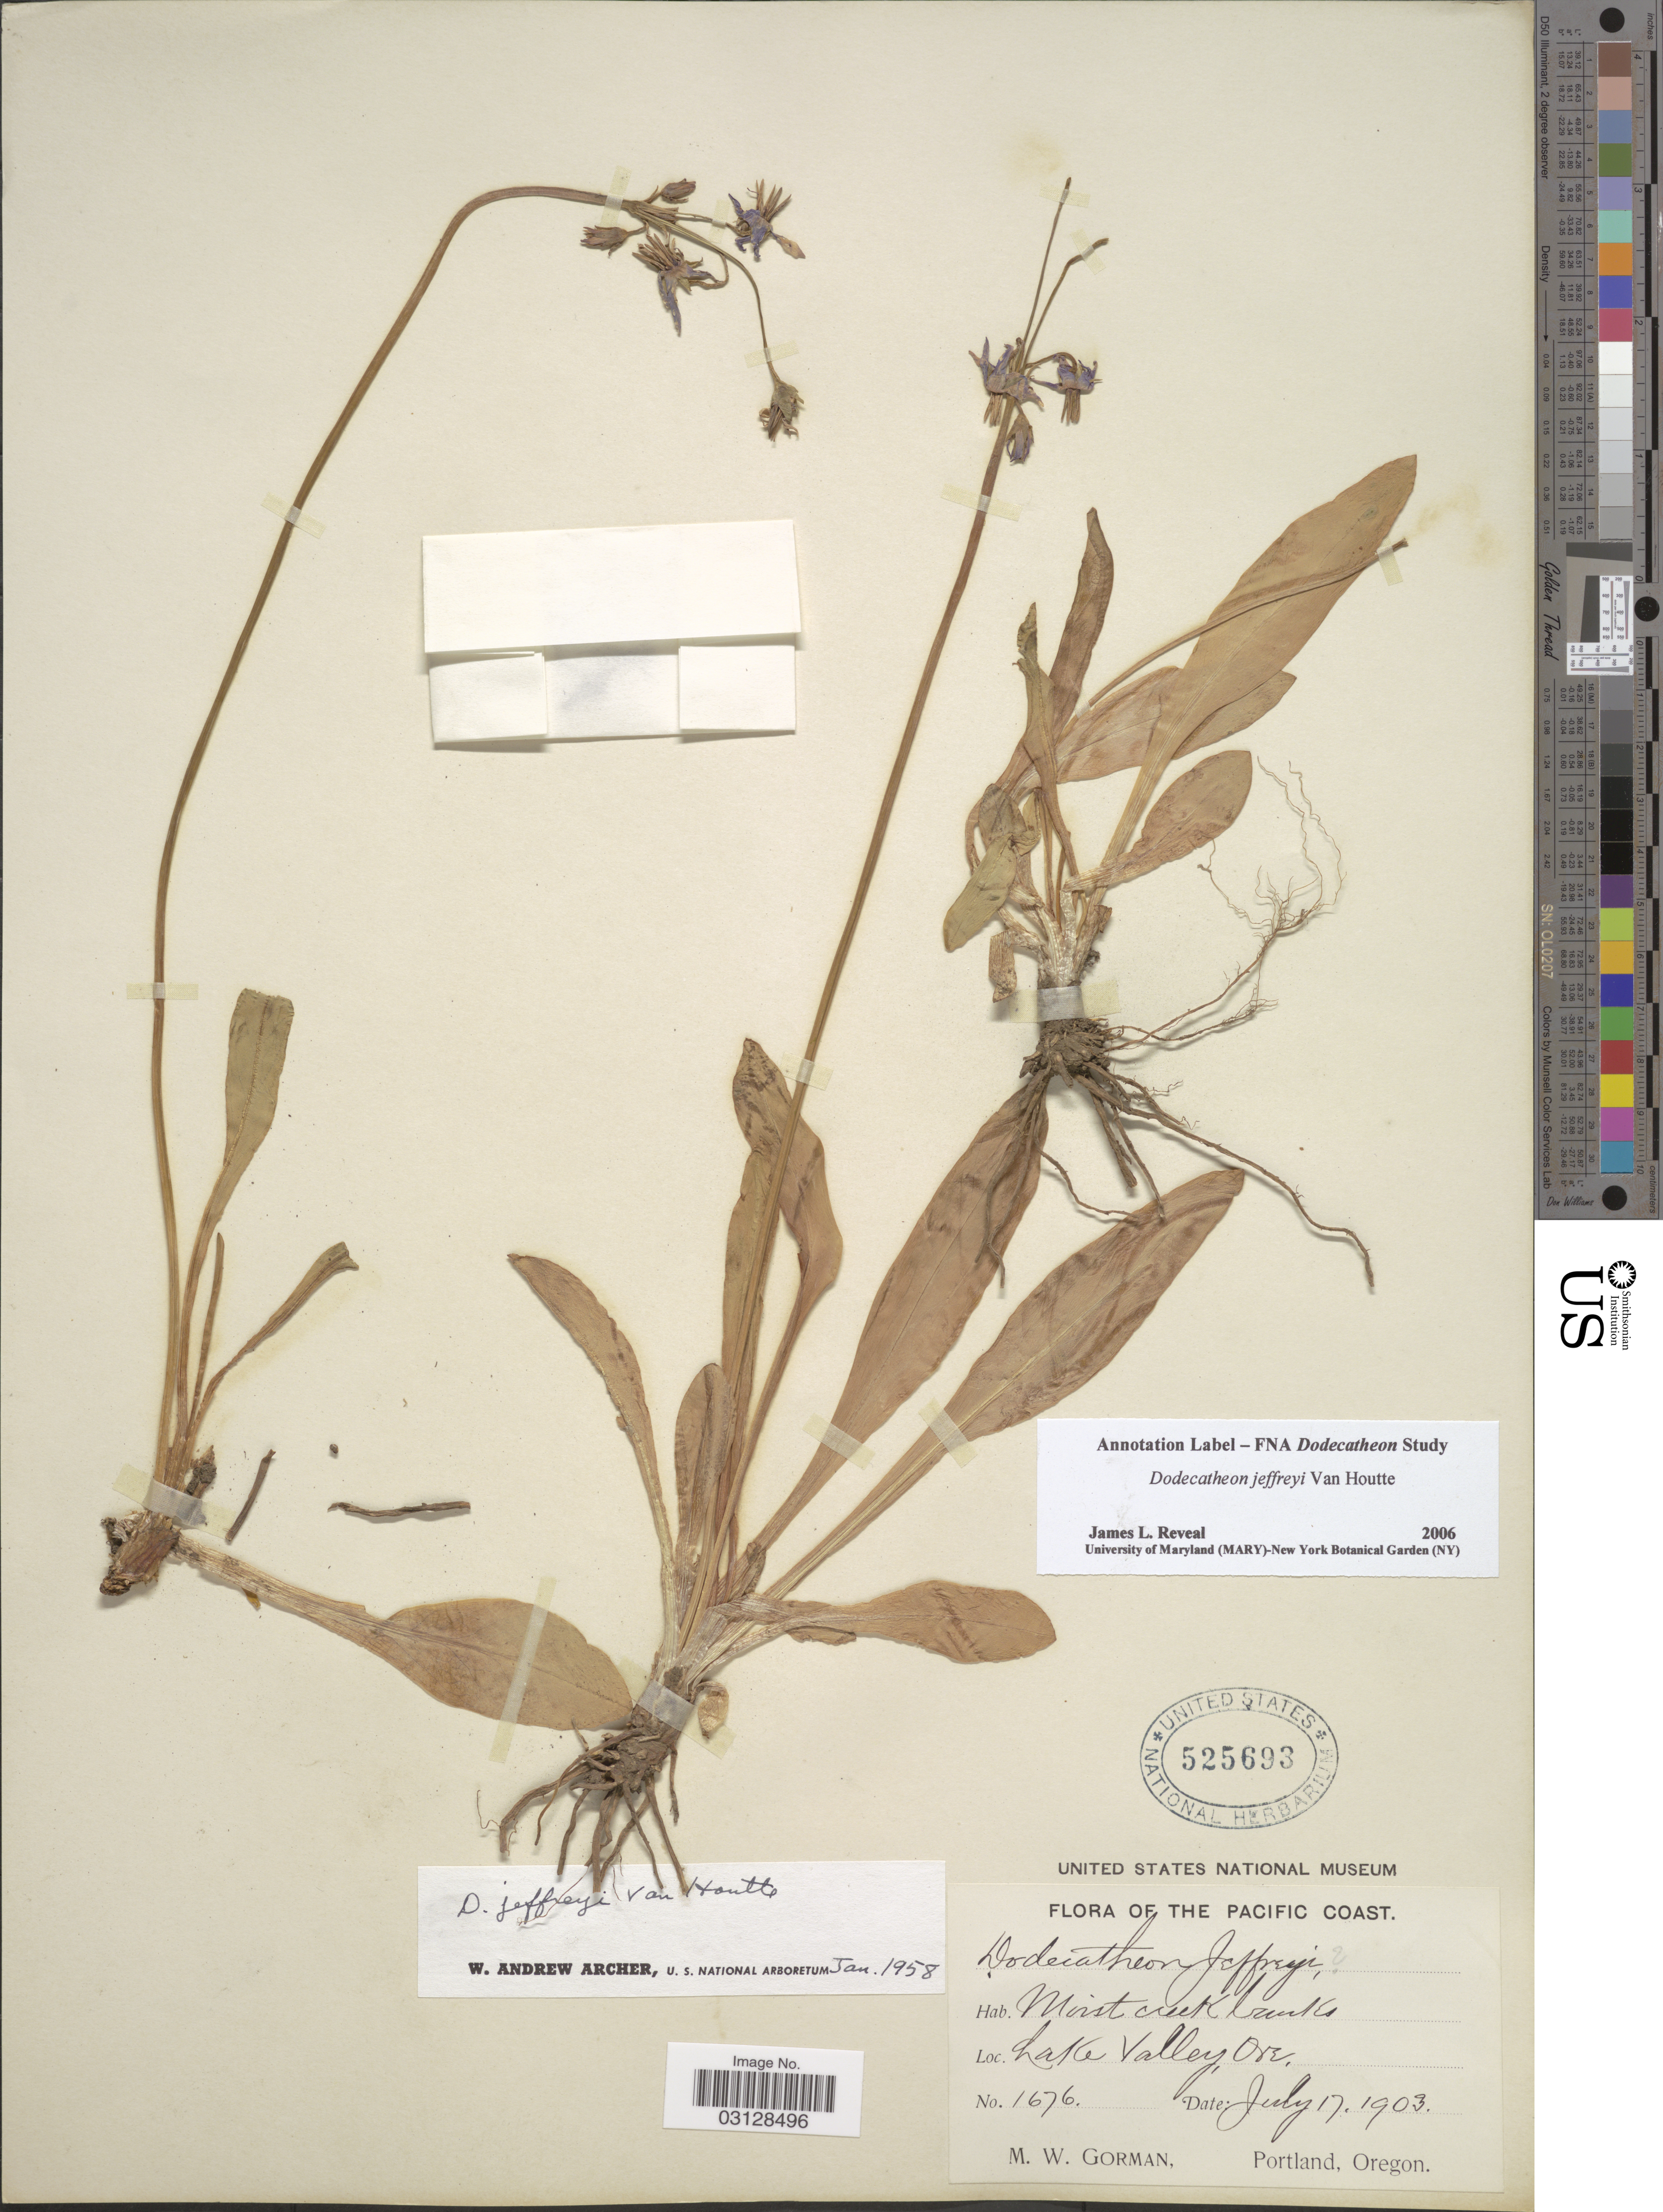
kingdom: Plantae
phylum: Tracheophyta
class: Magnoliopsida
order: Ericales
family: Primulaceae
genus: Dodecatheon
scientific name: Dodecatheon jeffreyi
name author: Van Houtte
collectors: M. W. Gorman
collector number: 1676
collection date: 1903-07-17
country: United States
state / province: Oregon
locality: The Pacific Coast. Lake Valley, Ore.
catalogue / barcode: US 525693